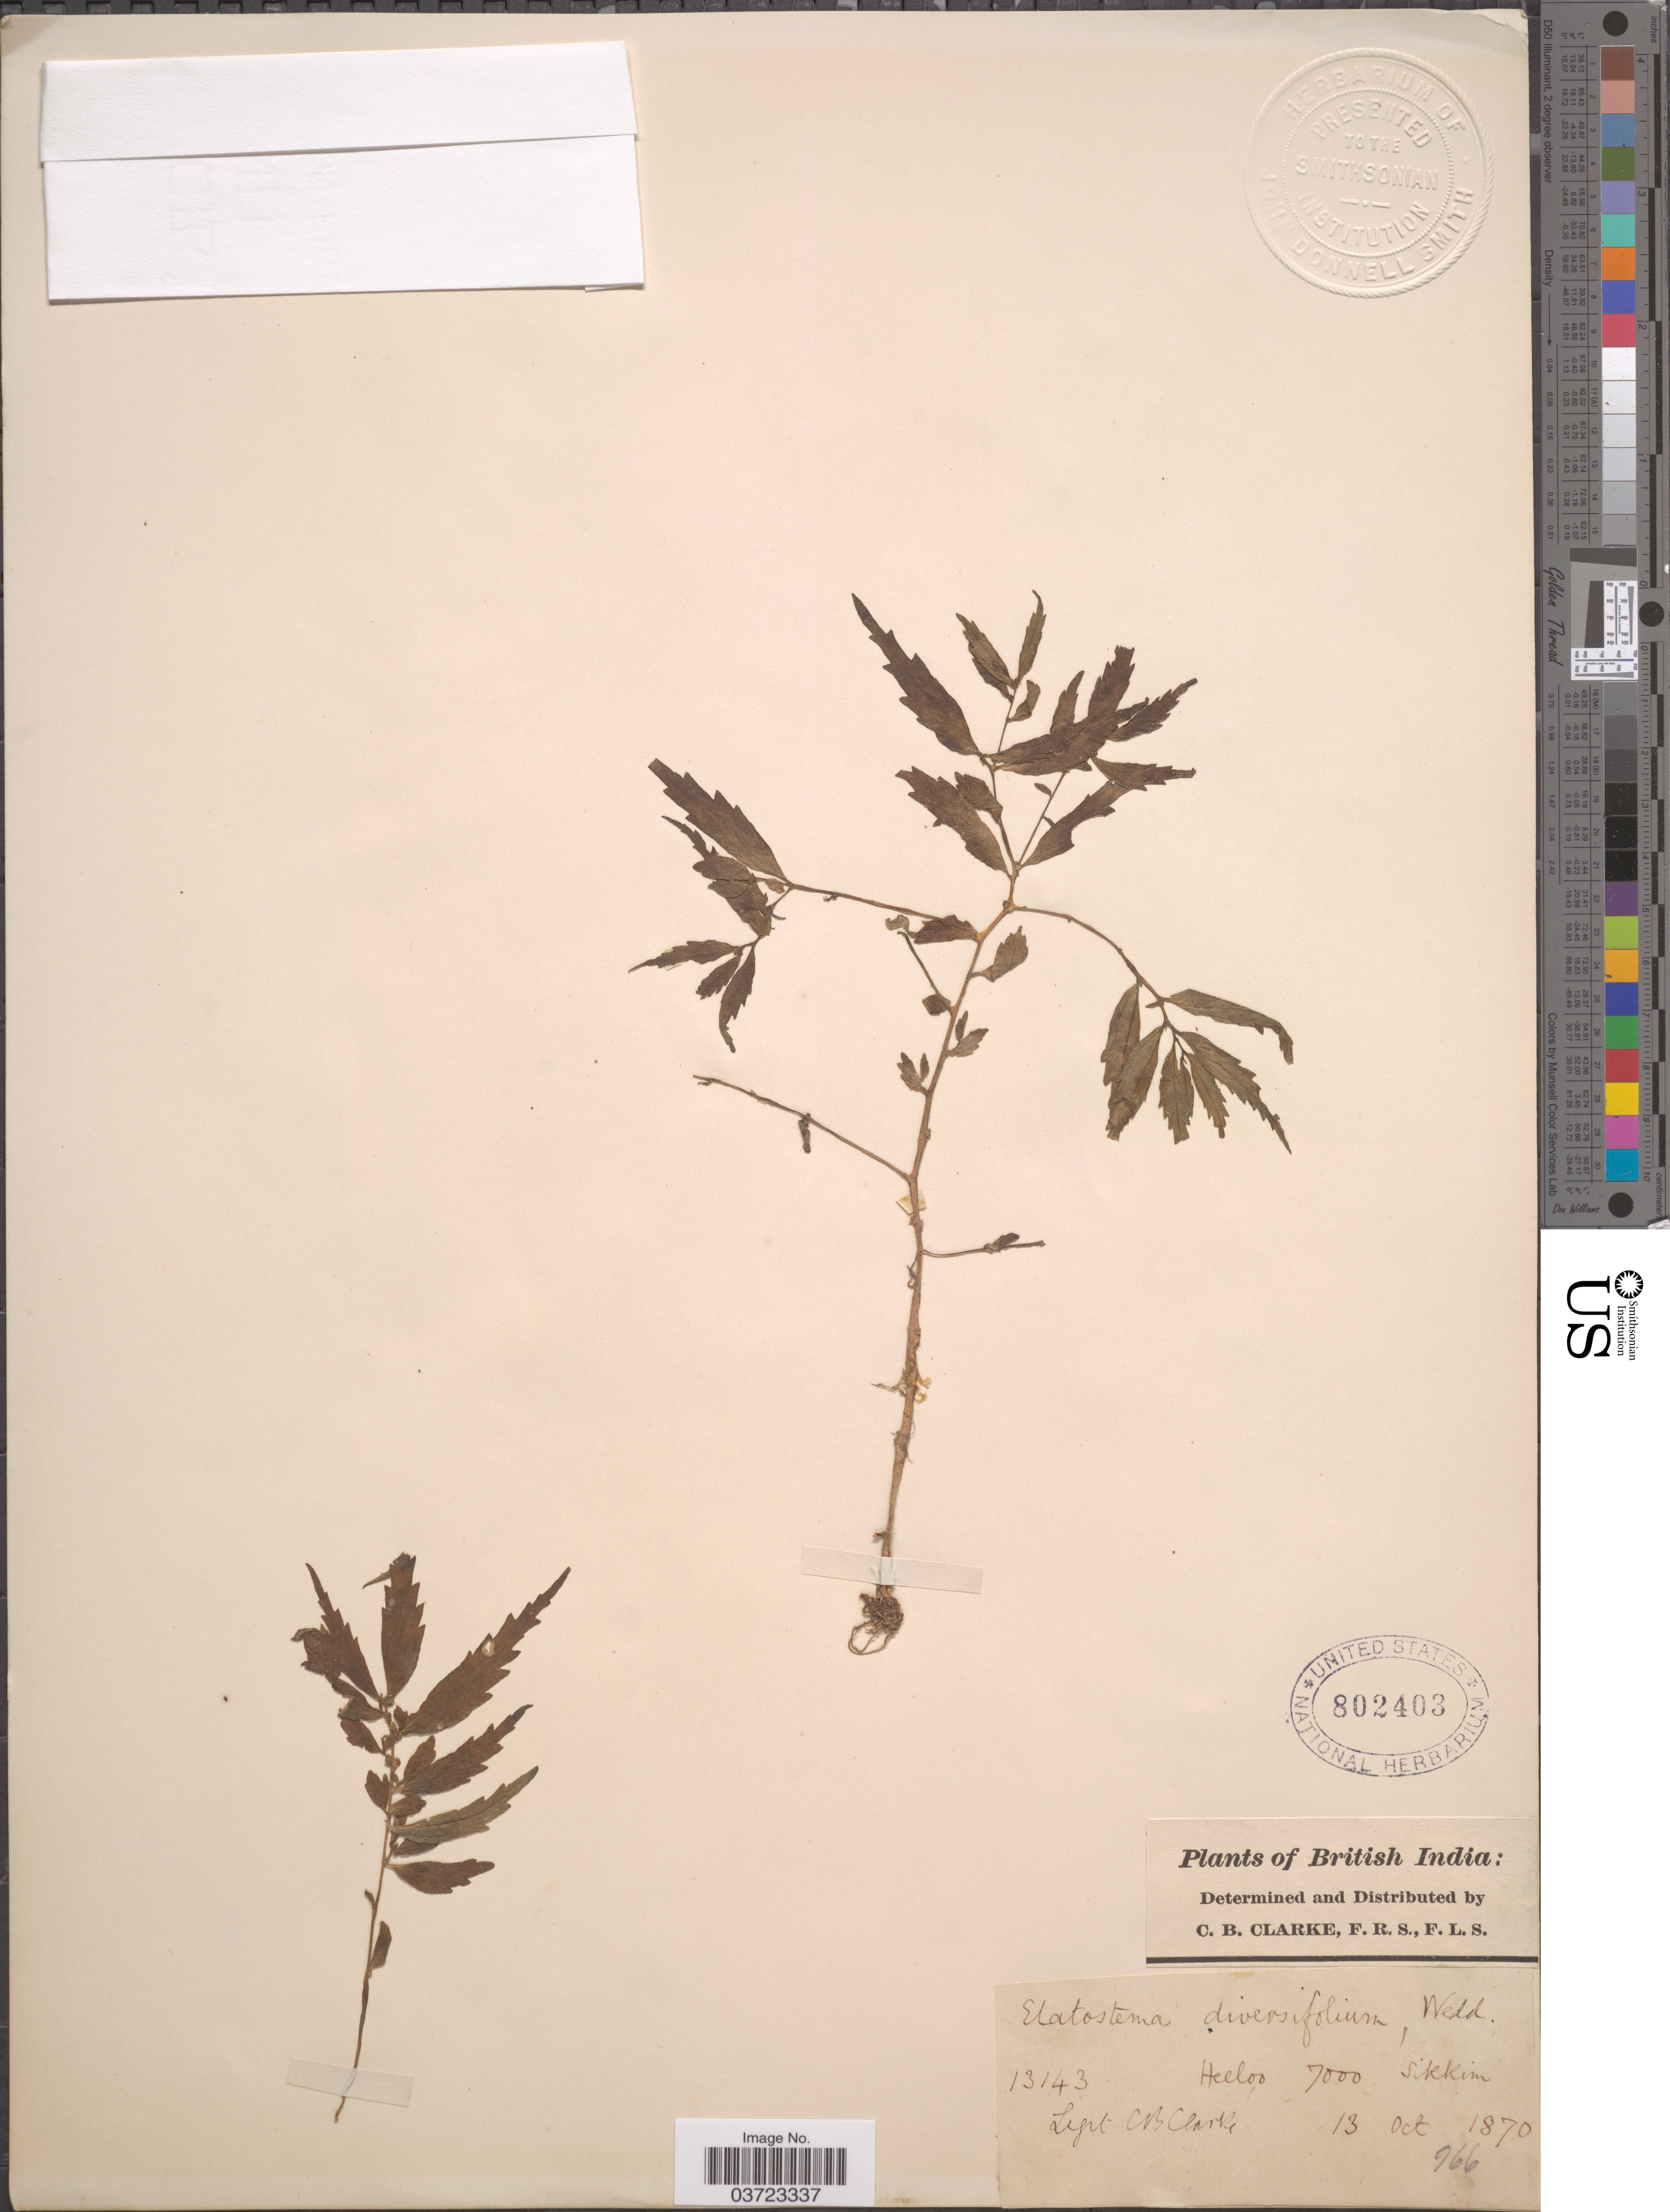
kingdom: Plantae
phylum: Tracheophyta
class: Magnoliopsida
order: Rosales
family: Urticaceae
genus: Elatostema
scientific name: Elatostema diversifolium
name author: Wedd.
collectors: C. B. Clarke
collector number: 13143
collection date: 1870-10-13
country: India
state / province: Sikkim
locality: British India. Heeloo.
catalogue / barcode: US 802403